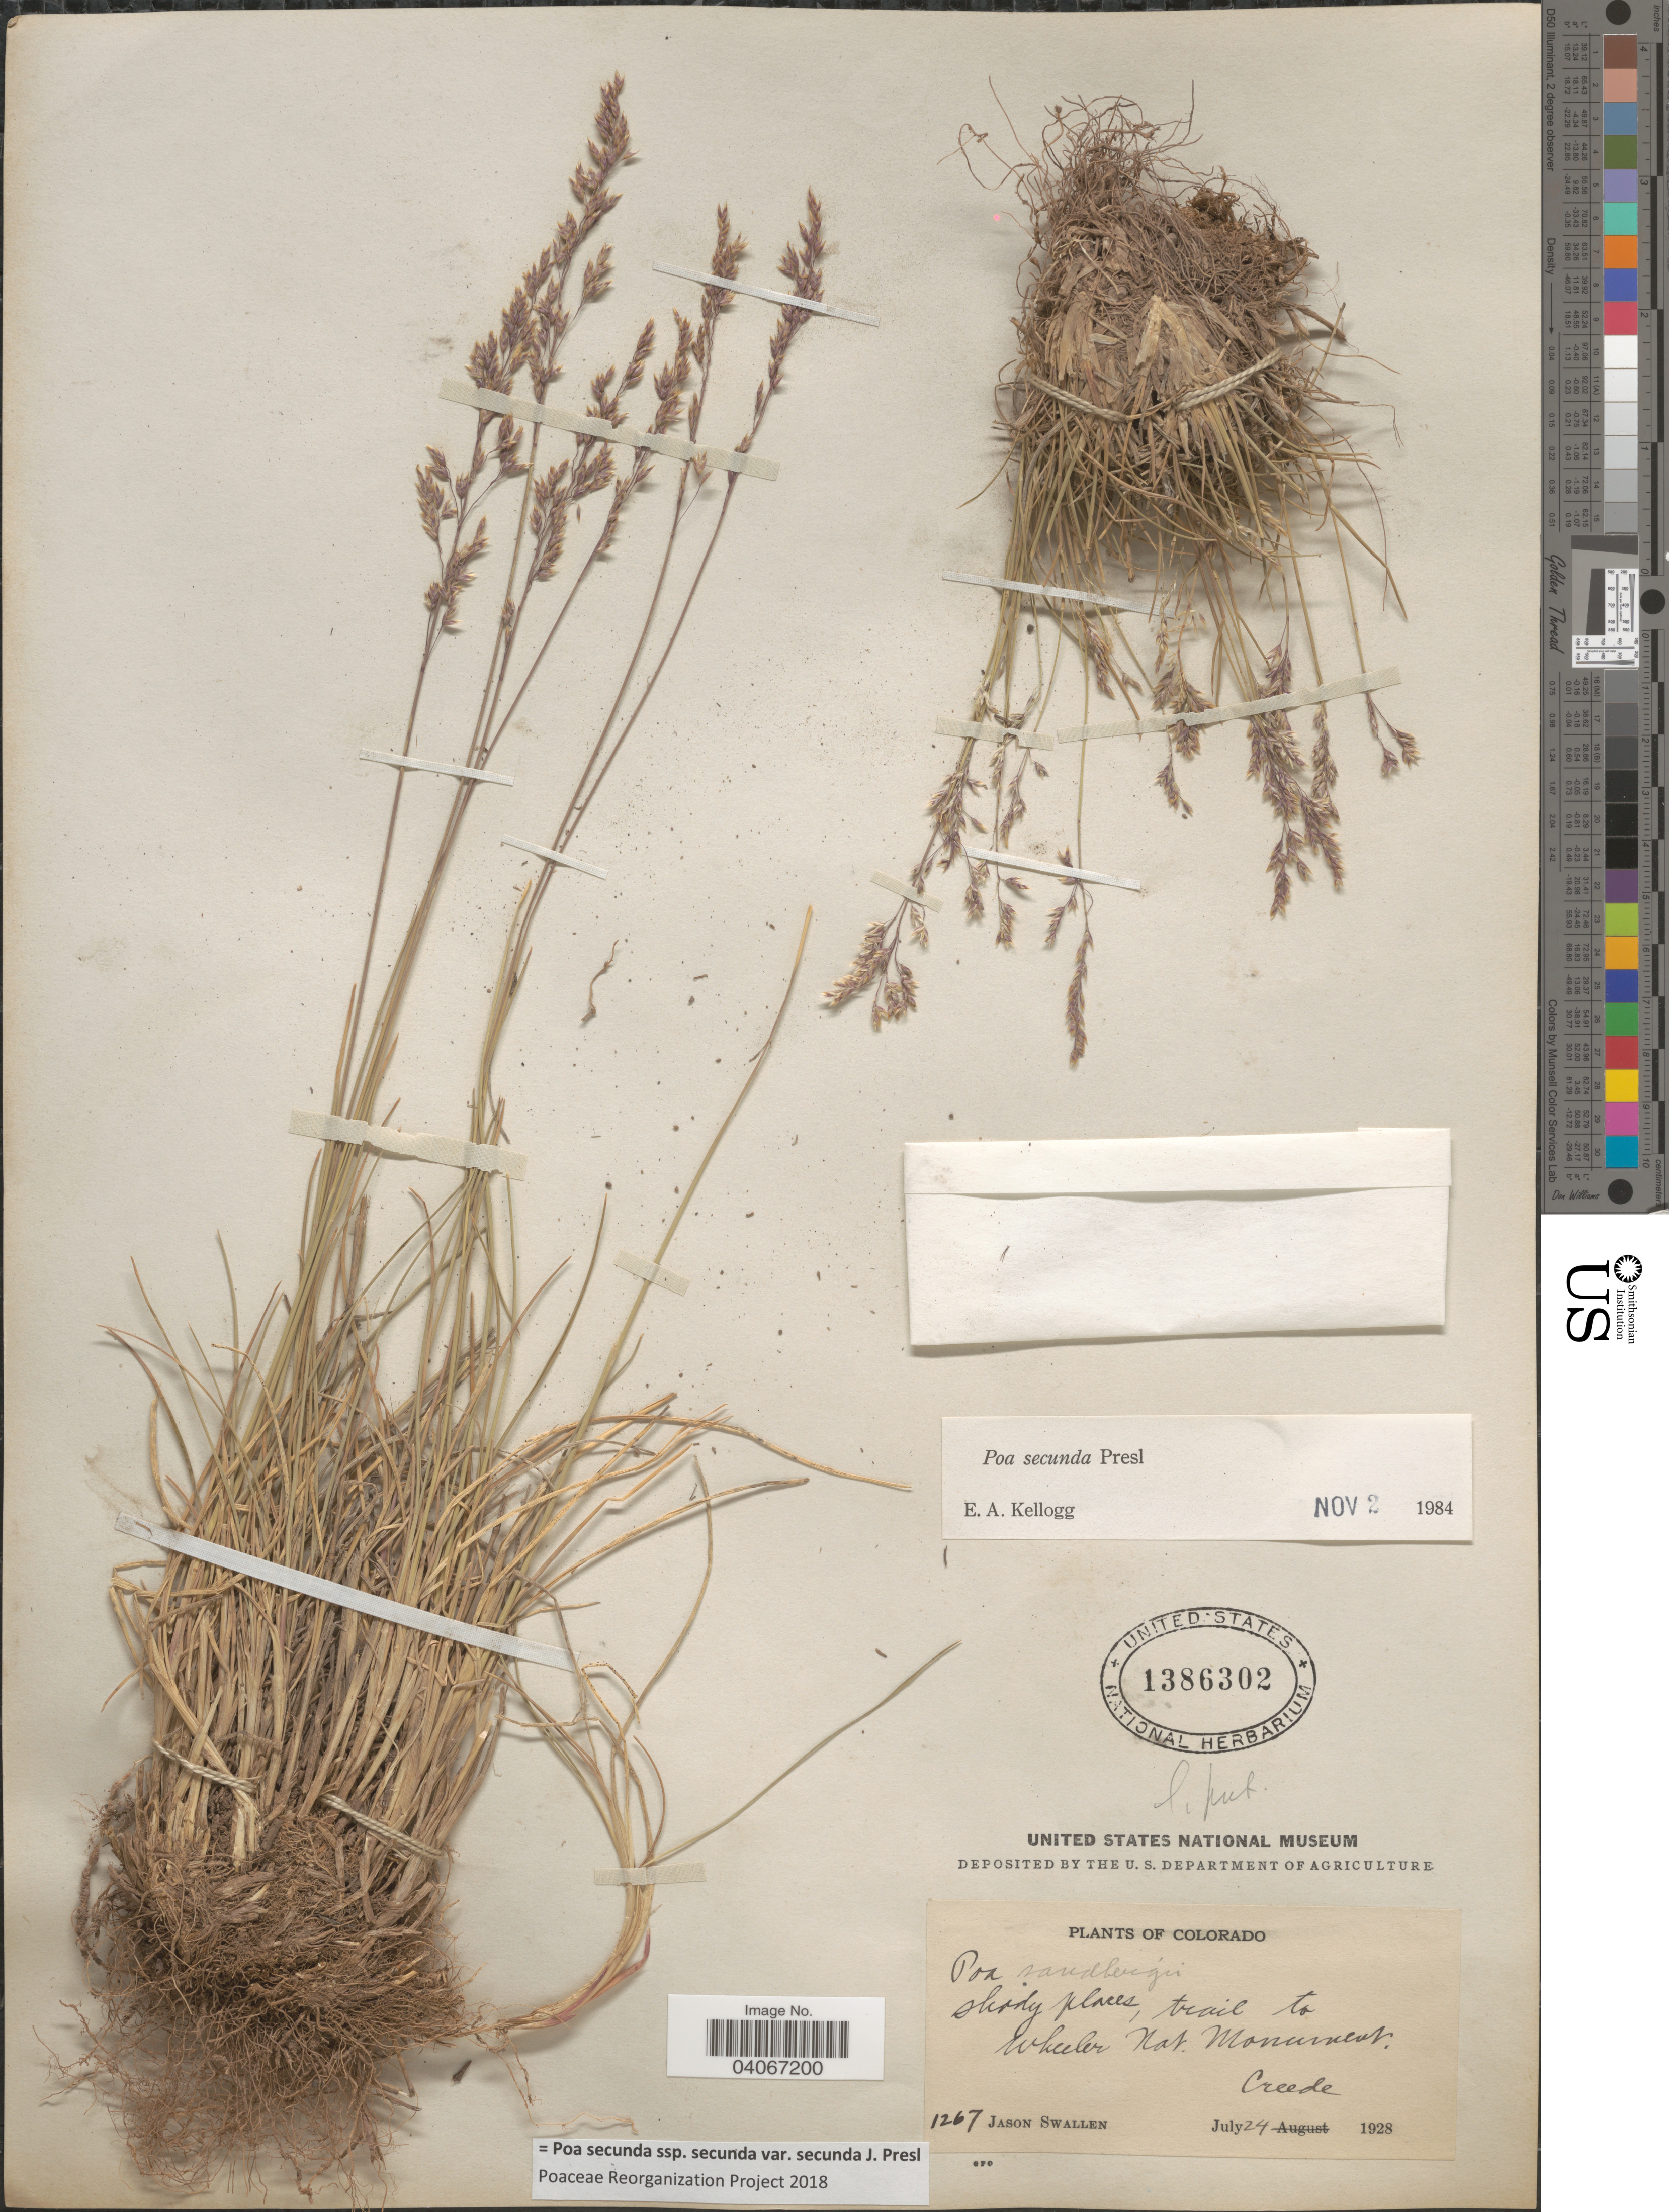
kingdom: Plantae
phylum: Tracheophyta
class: Liliopsida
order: Poales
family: Poaceae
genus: Poa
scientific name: Poa secunda subsp. secunda var. secunda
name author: J. Presl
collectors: J. R. Swallen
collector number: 1267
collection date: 1928-07-24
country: United States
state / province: Colorado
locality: Trail to Wheeler Nat. Monument. Creede.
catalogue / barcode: US 1386302